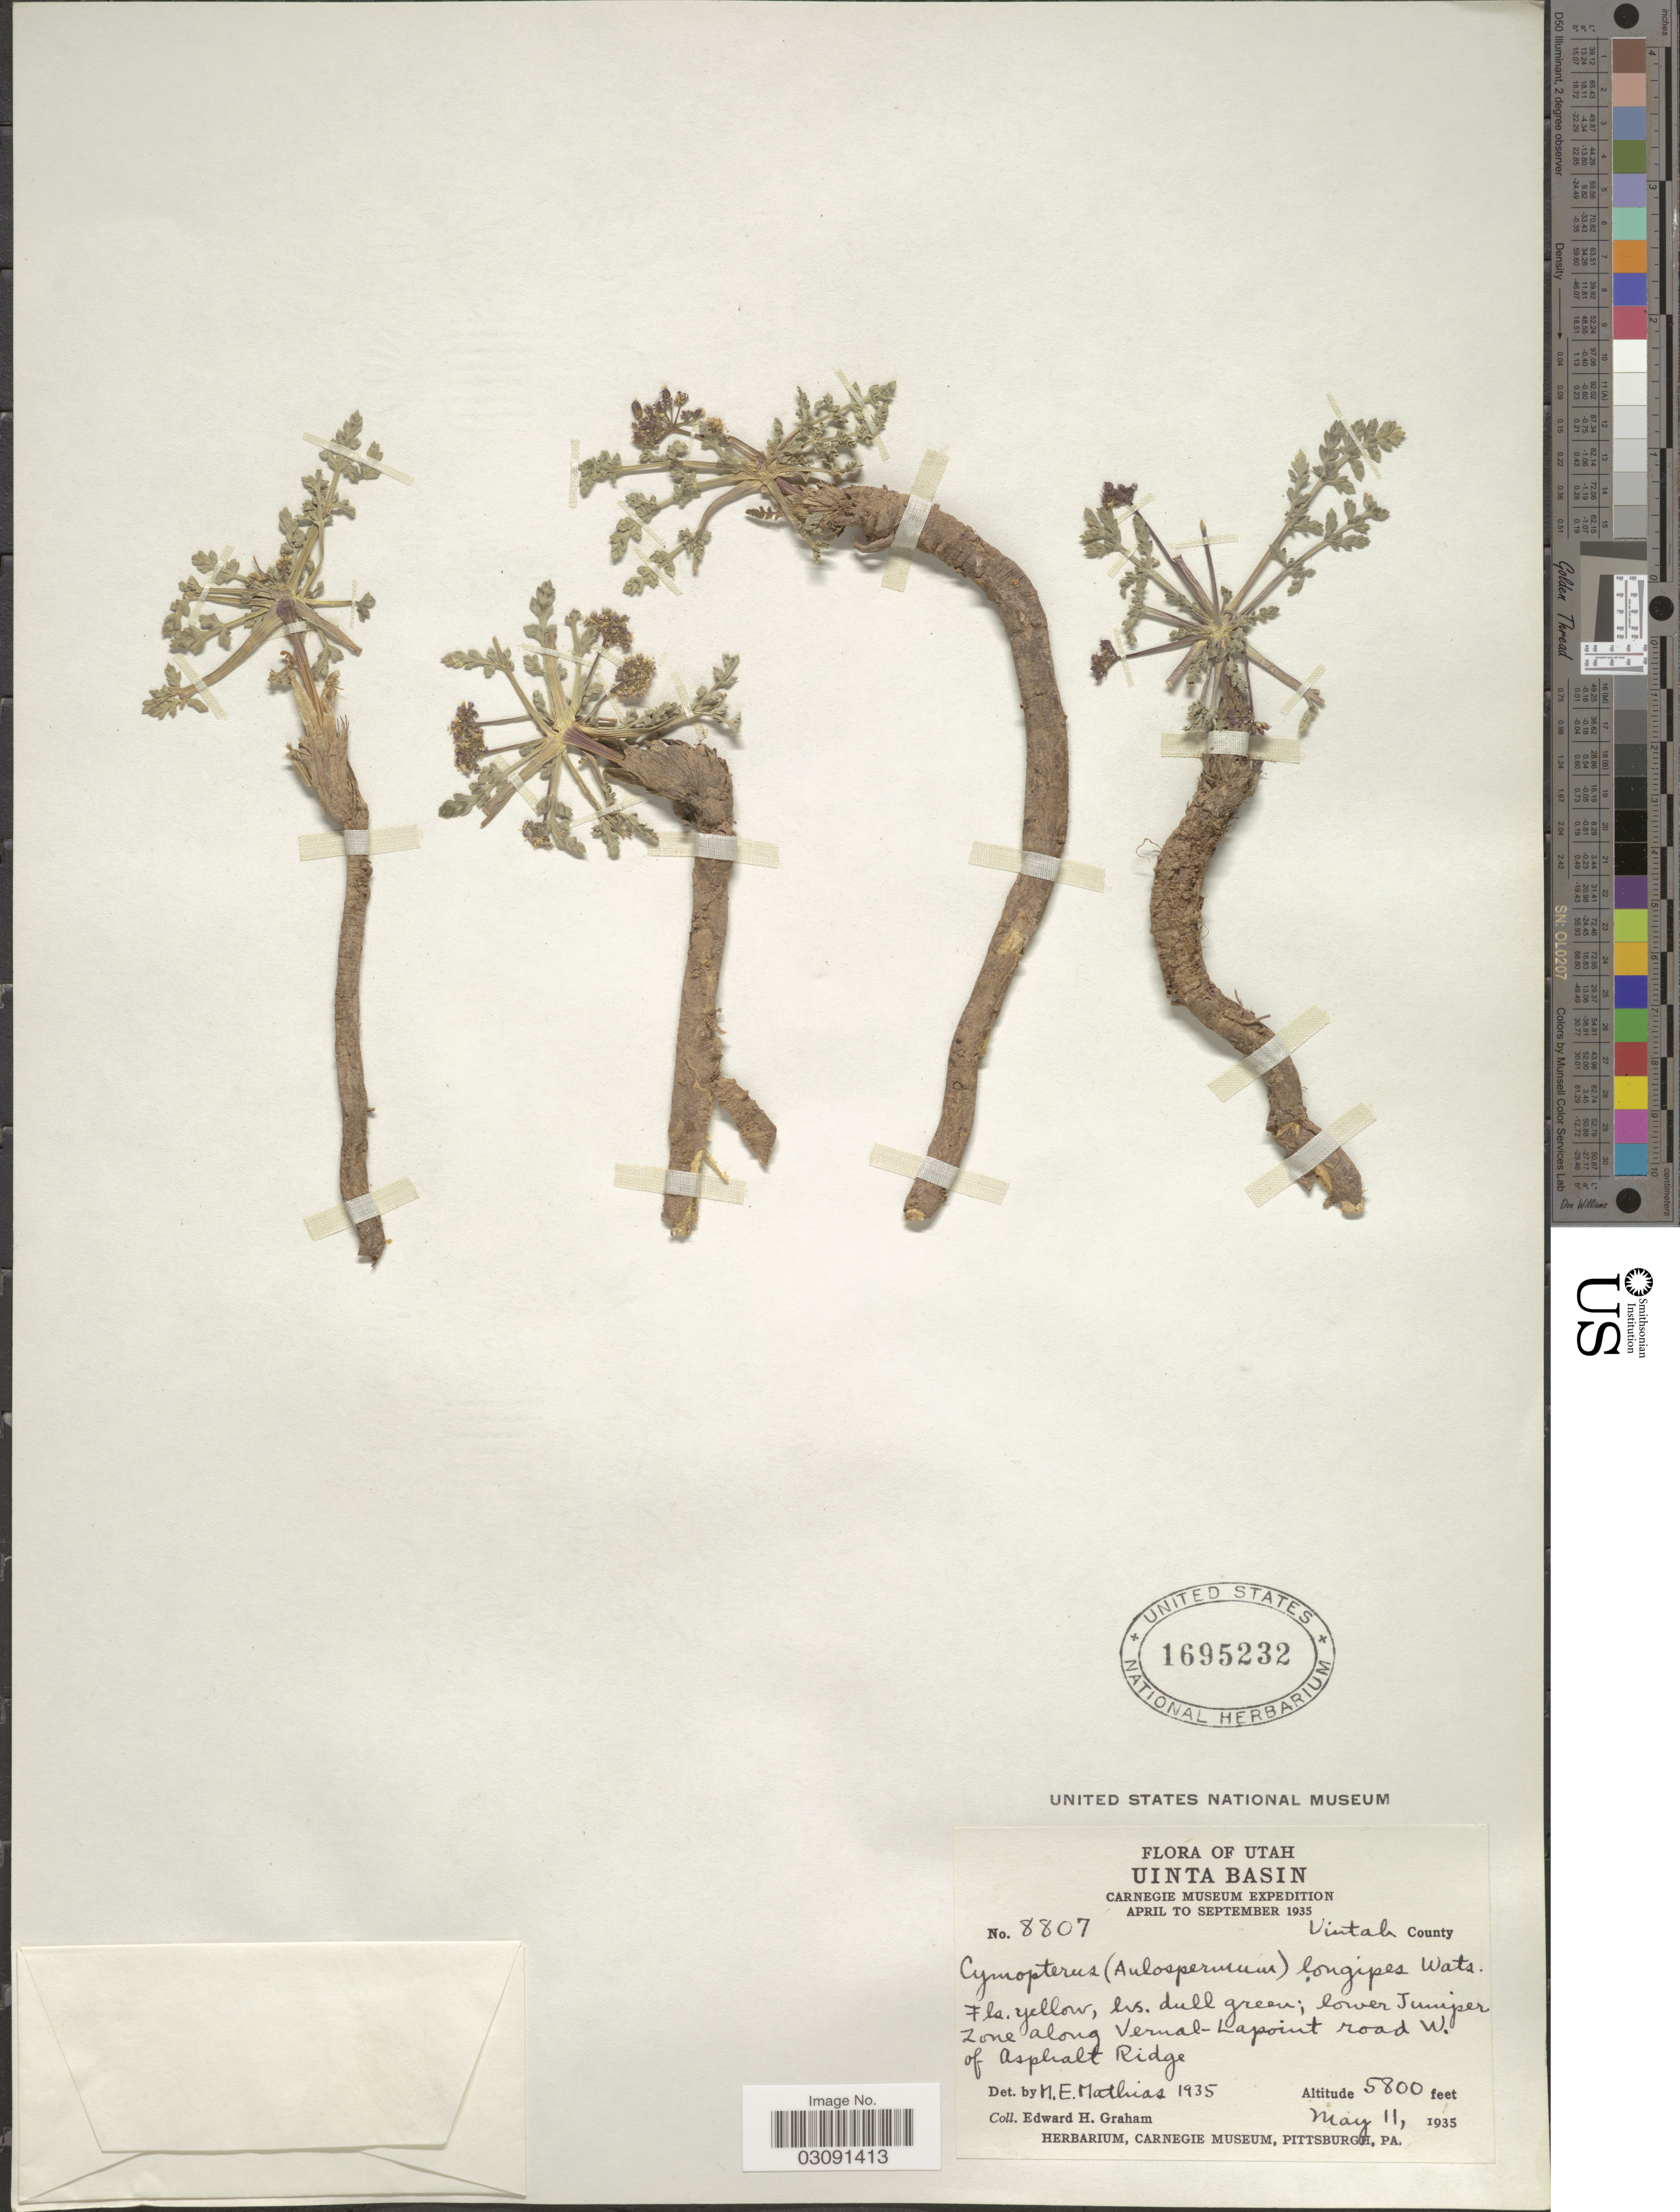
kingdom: Plantae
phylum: Tracheophyta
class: Magnoliopsida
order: Apiales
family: Apiaceae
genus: Cymopterus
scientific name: Cymopterus longipes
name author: S. Watson in C. King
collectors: E. H. Graham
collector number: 8807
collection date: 1935-05-11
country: United States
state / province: Utah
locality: Uinta Basin. Uintah County. Lower Juniper Zone along Vernal-Lapoint road W. of Asphalt Ridge.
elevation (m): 1768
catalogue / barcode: US 1695232